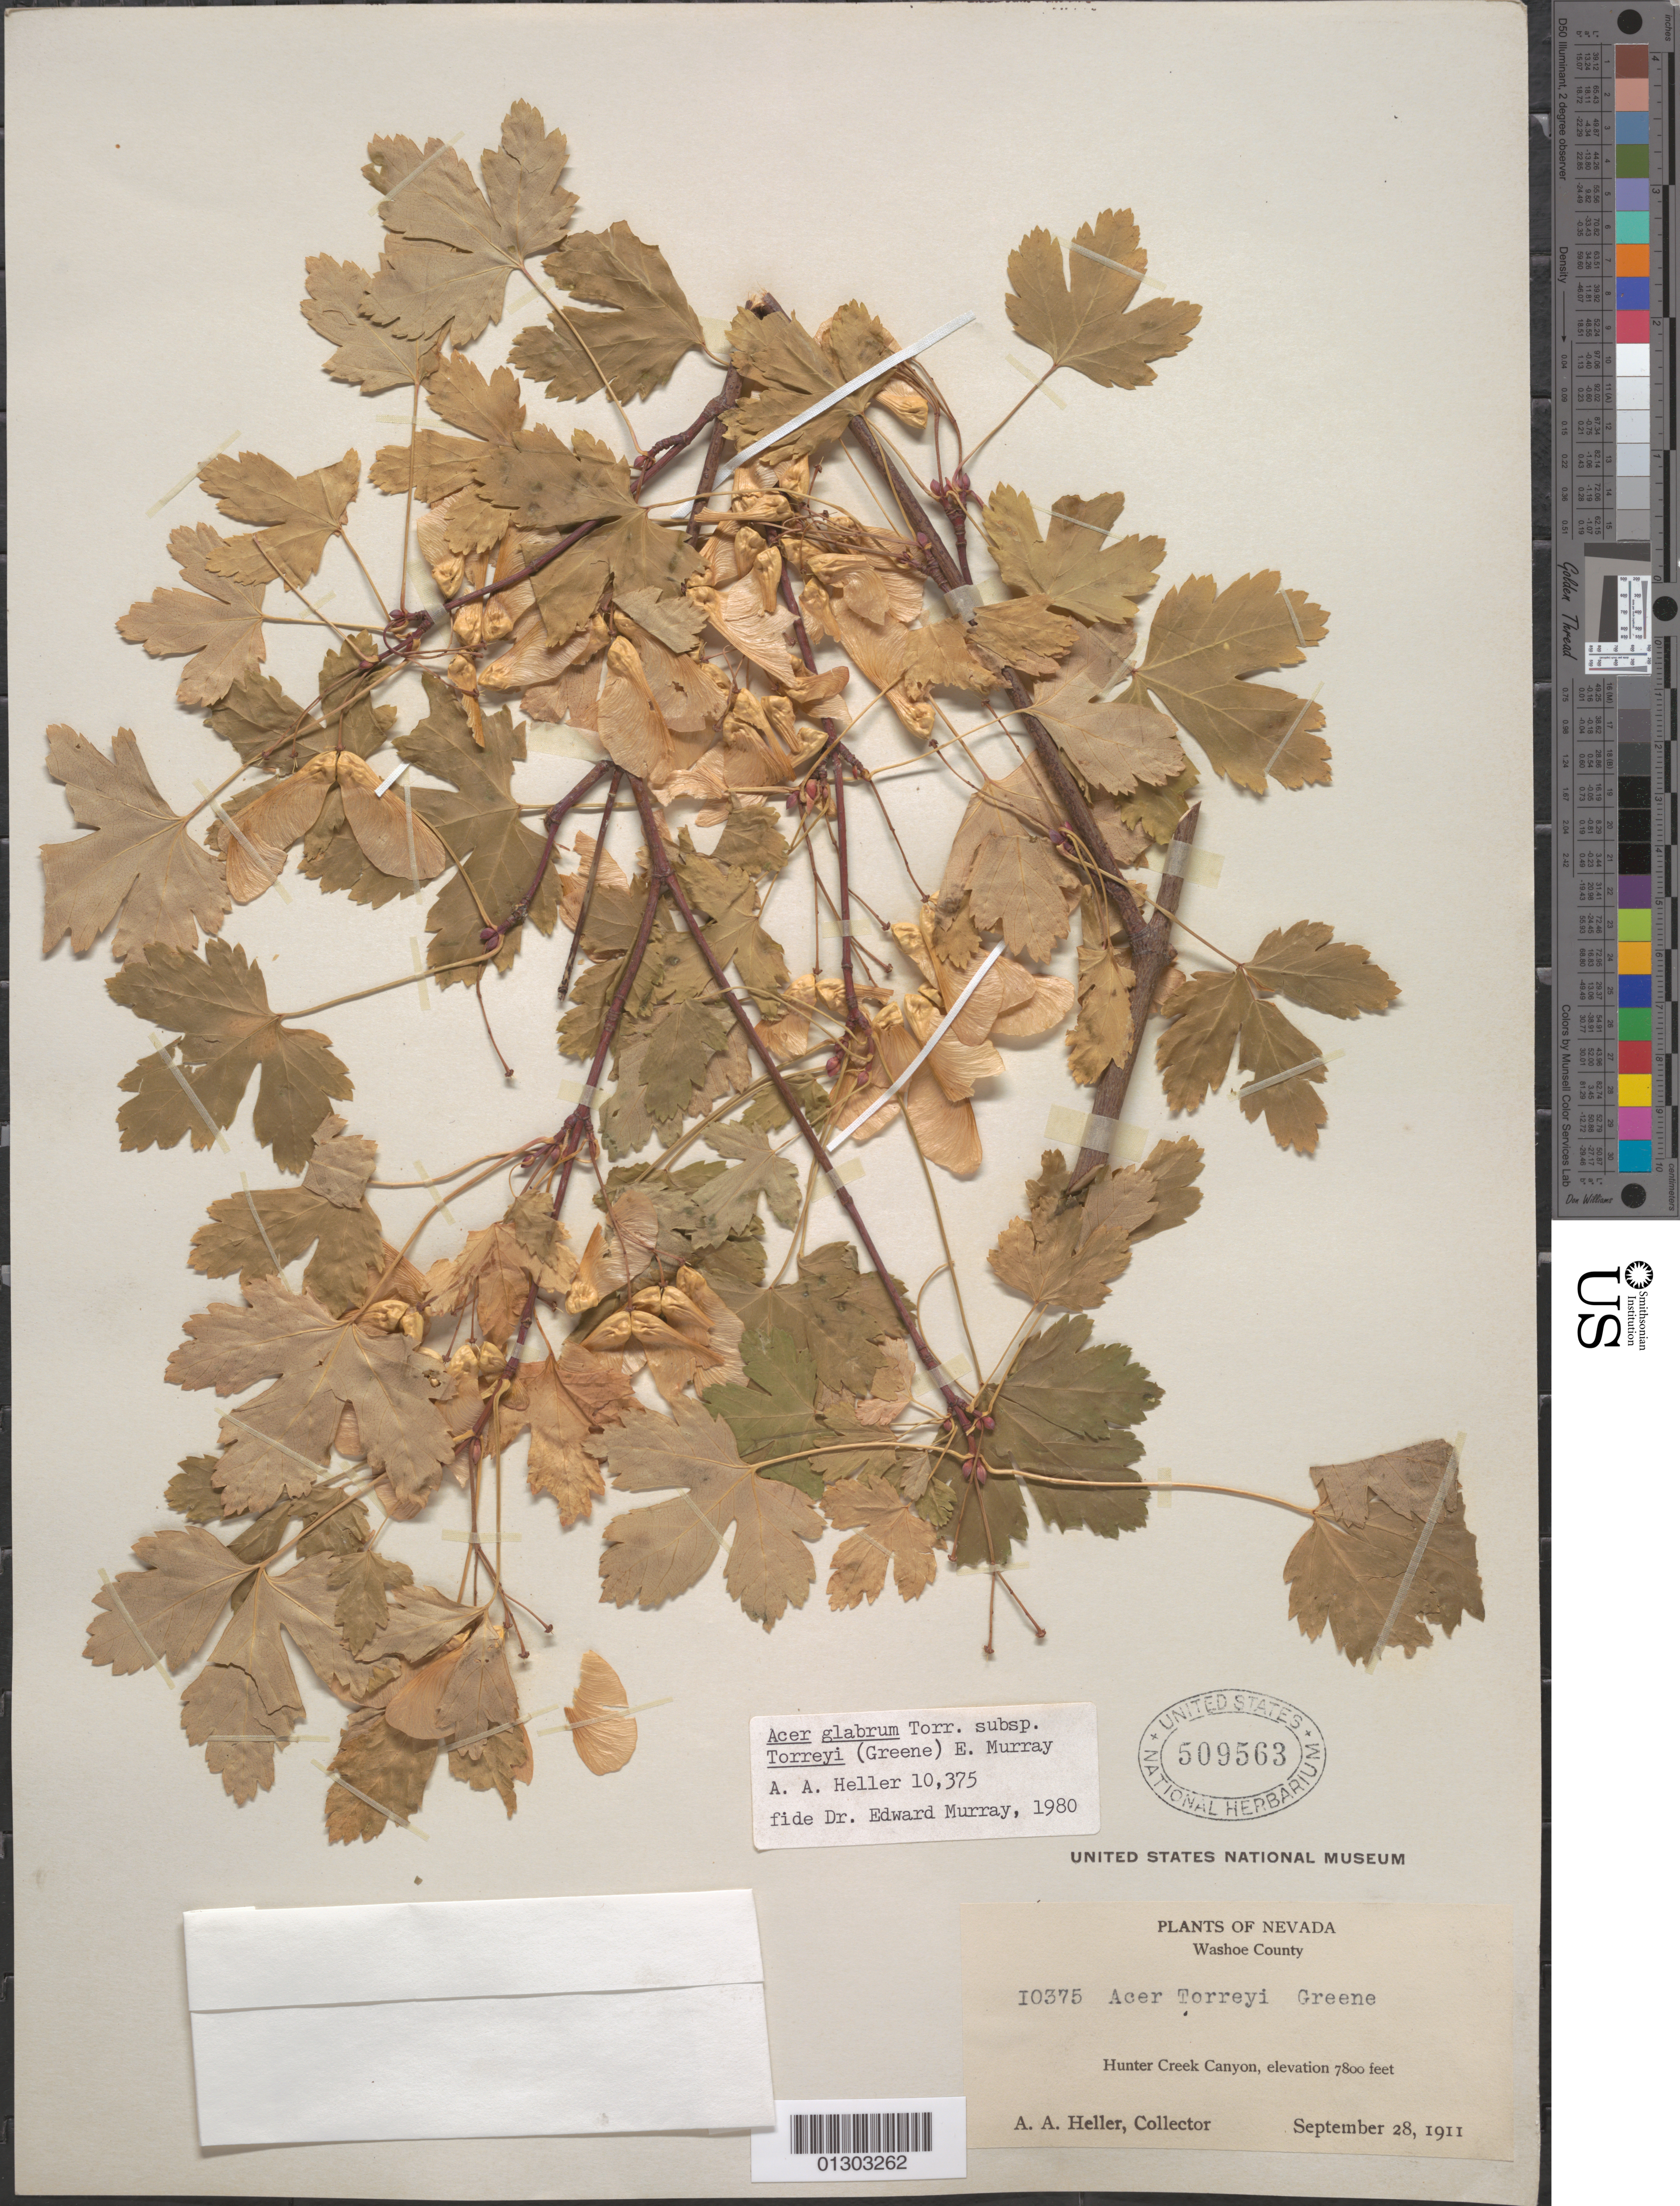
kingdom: Plantae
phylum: Tracheophyta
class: Magnoliopsida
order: Sapindales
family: Sapindaceae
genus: Acer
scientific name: Acer glabrum subsp. torreyi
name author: (Greene) A.E. Murray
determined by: Murray, Edward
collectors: A. A. Heller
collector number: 10375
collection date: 1911-09-28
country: United States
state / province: Nevada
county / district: Washoe County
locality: Washoe County, Hunter Creek Canyon.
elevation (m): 2377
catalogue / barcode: US 509563